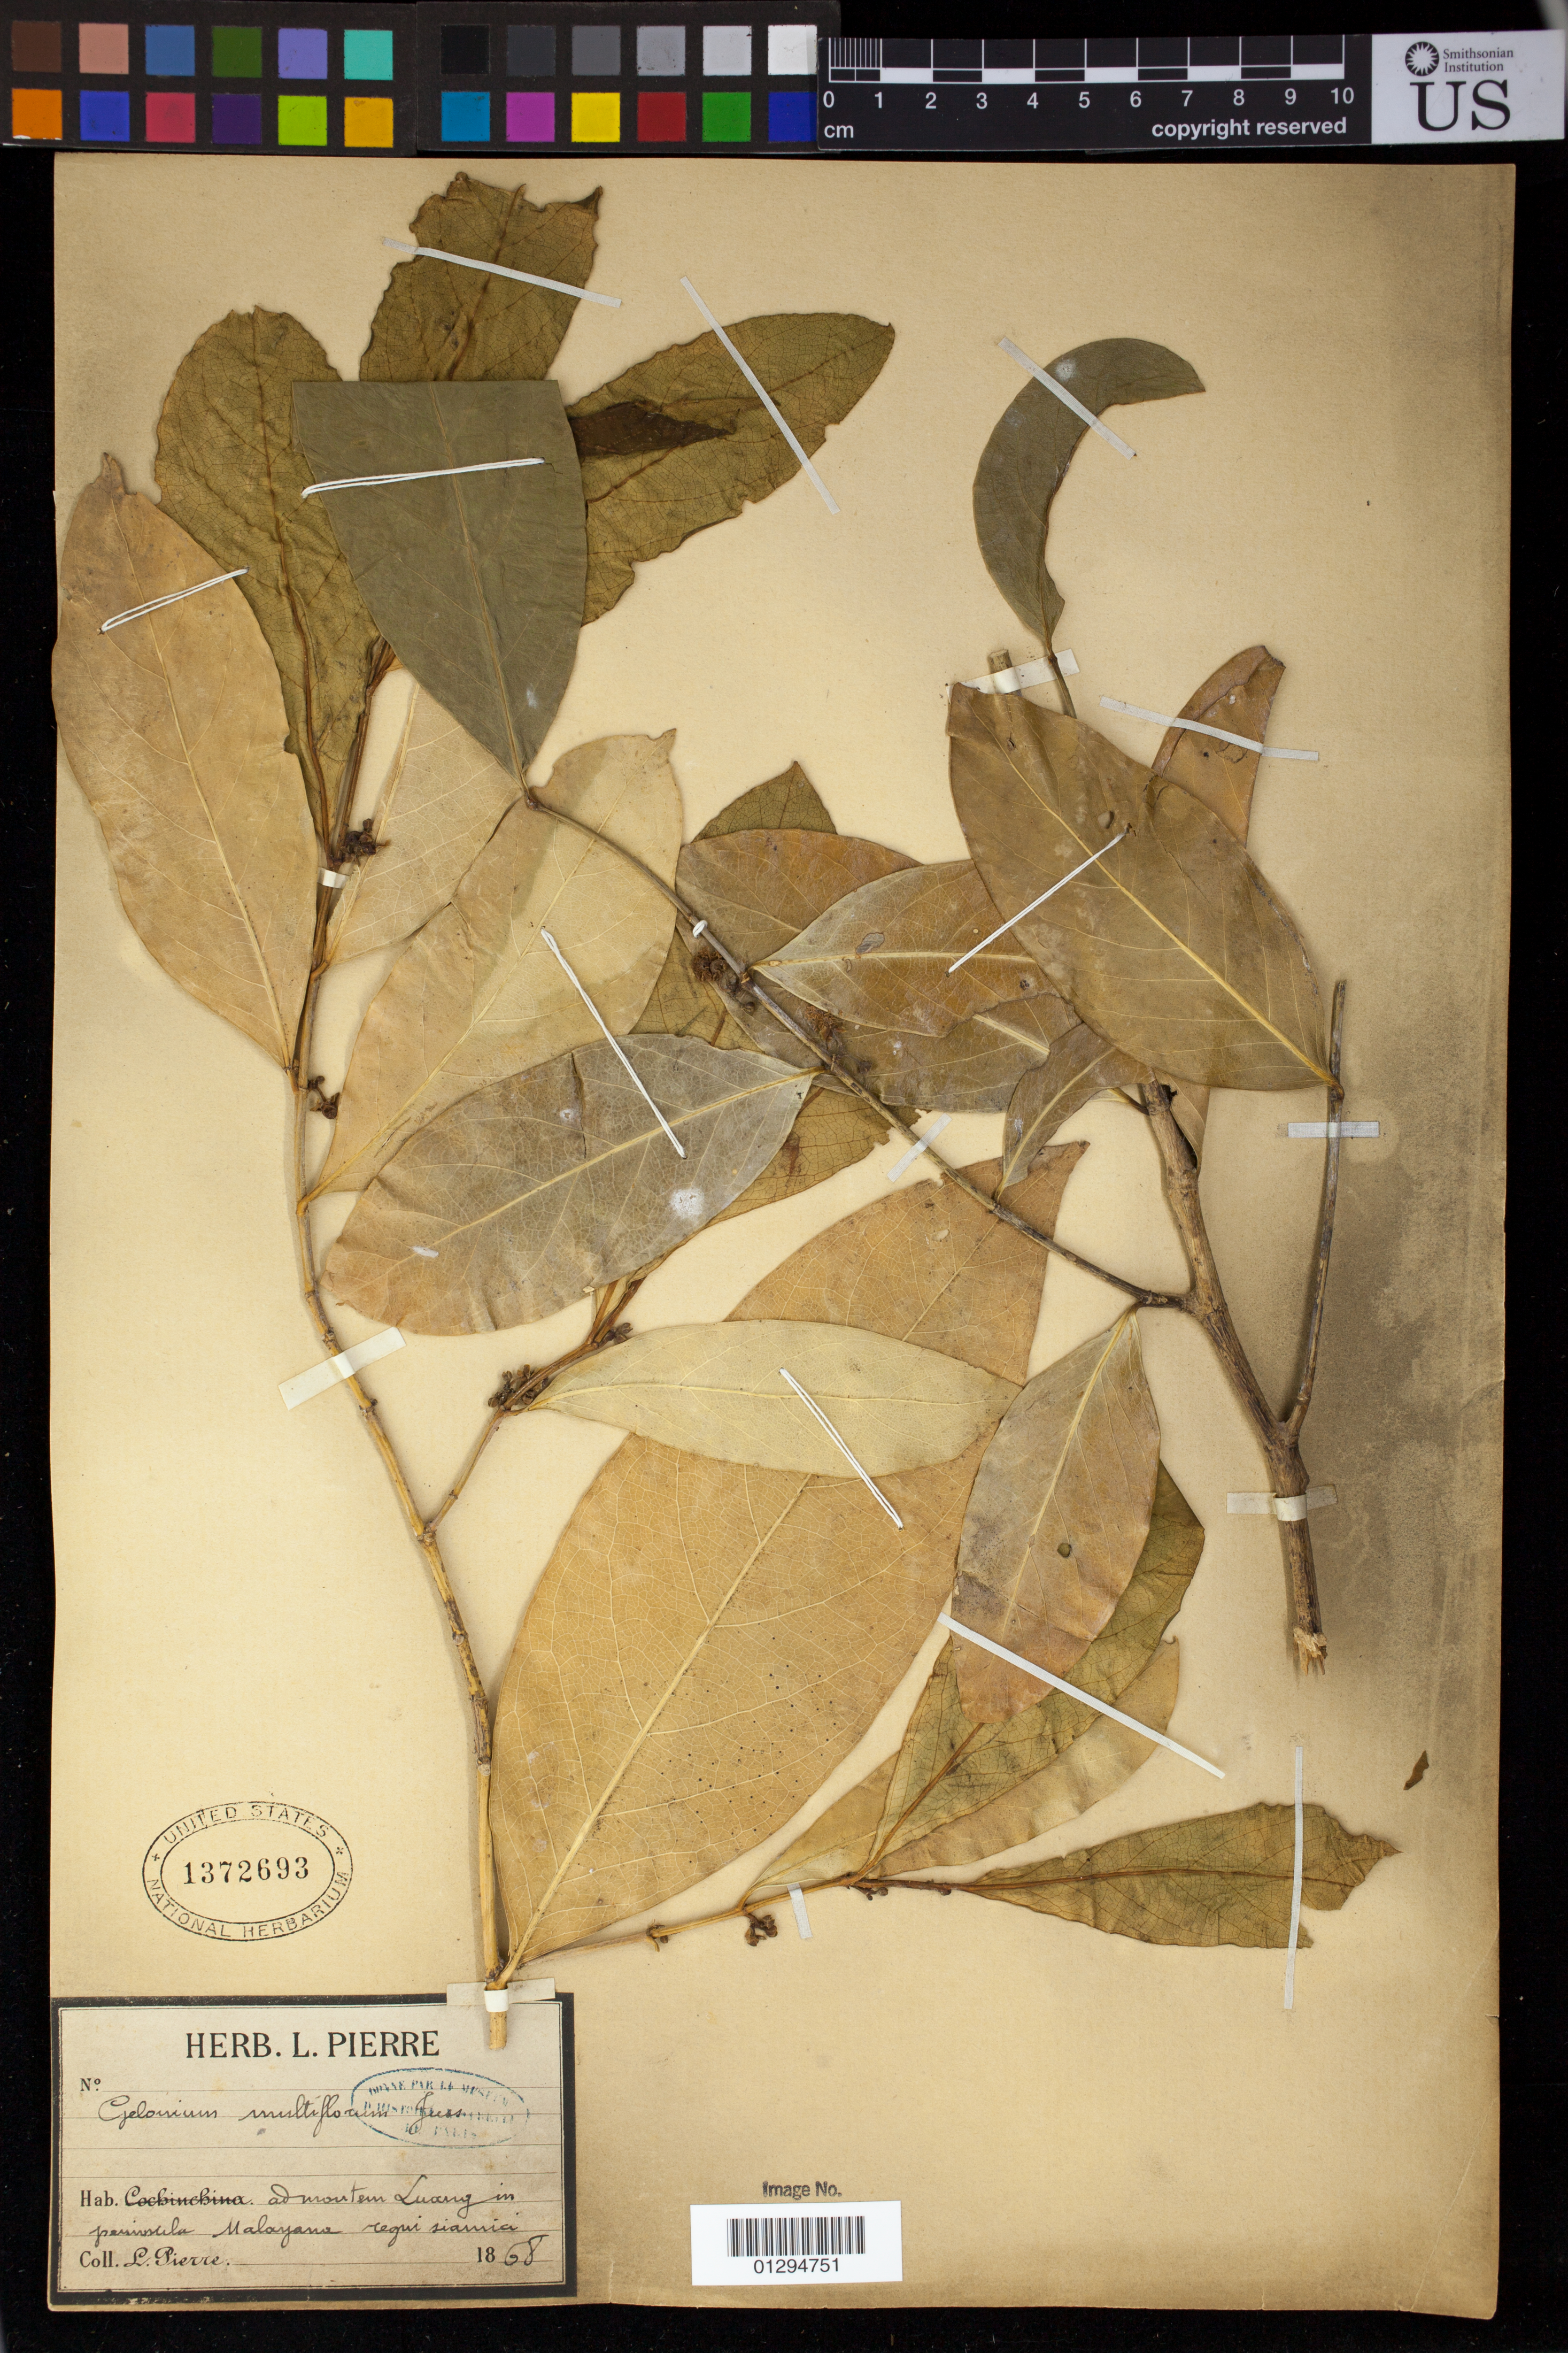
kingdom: Plantae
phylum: Tracheophyta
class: Magnoliopsida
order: Malpighiales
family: Euphorbiaceae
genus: Gelonium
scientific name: Gelonium multiflorum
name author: A. Juss.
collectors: L. Pierre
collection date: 1868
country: Thailand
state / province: Chiang Mai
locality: ad moutem Luang (Doi Pha Luang)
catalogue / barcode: US 1372693